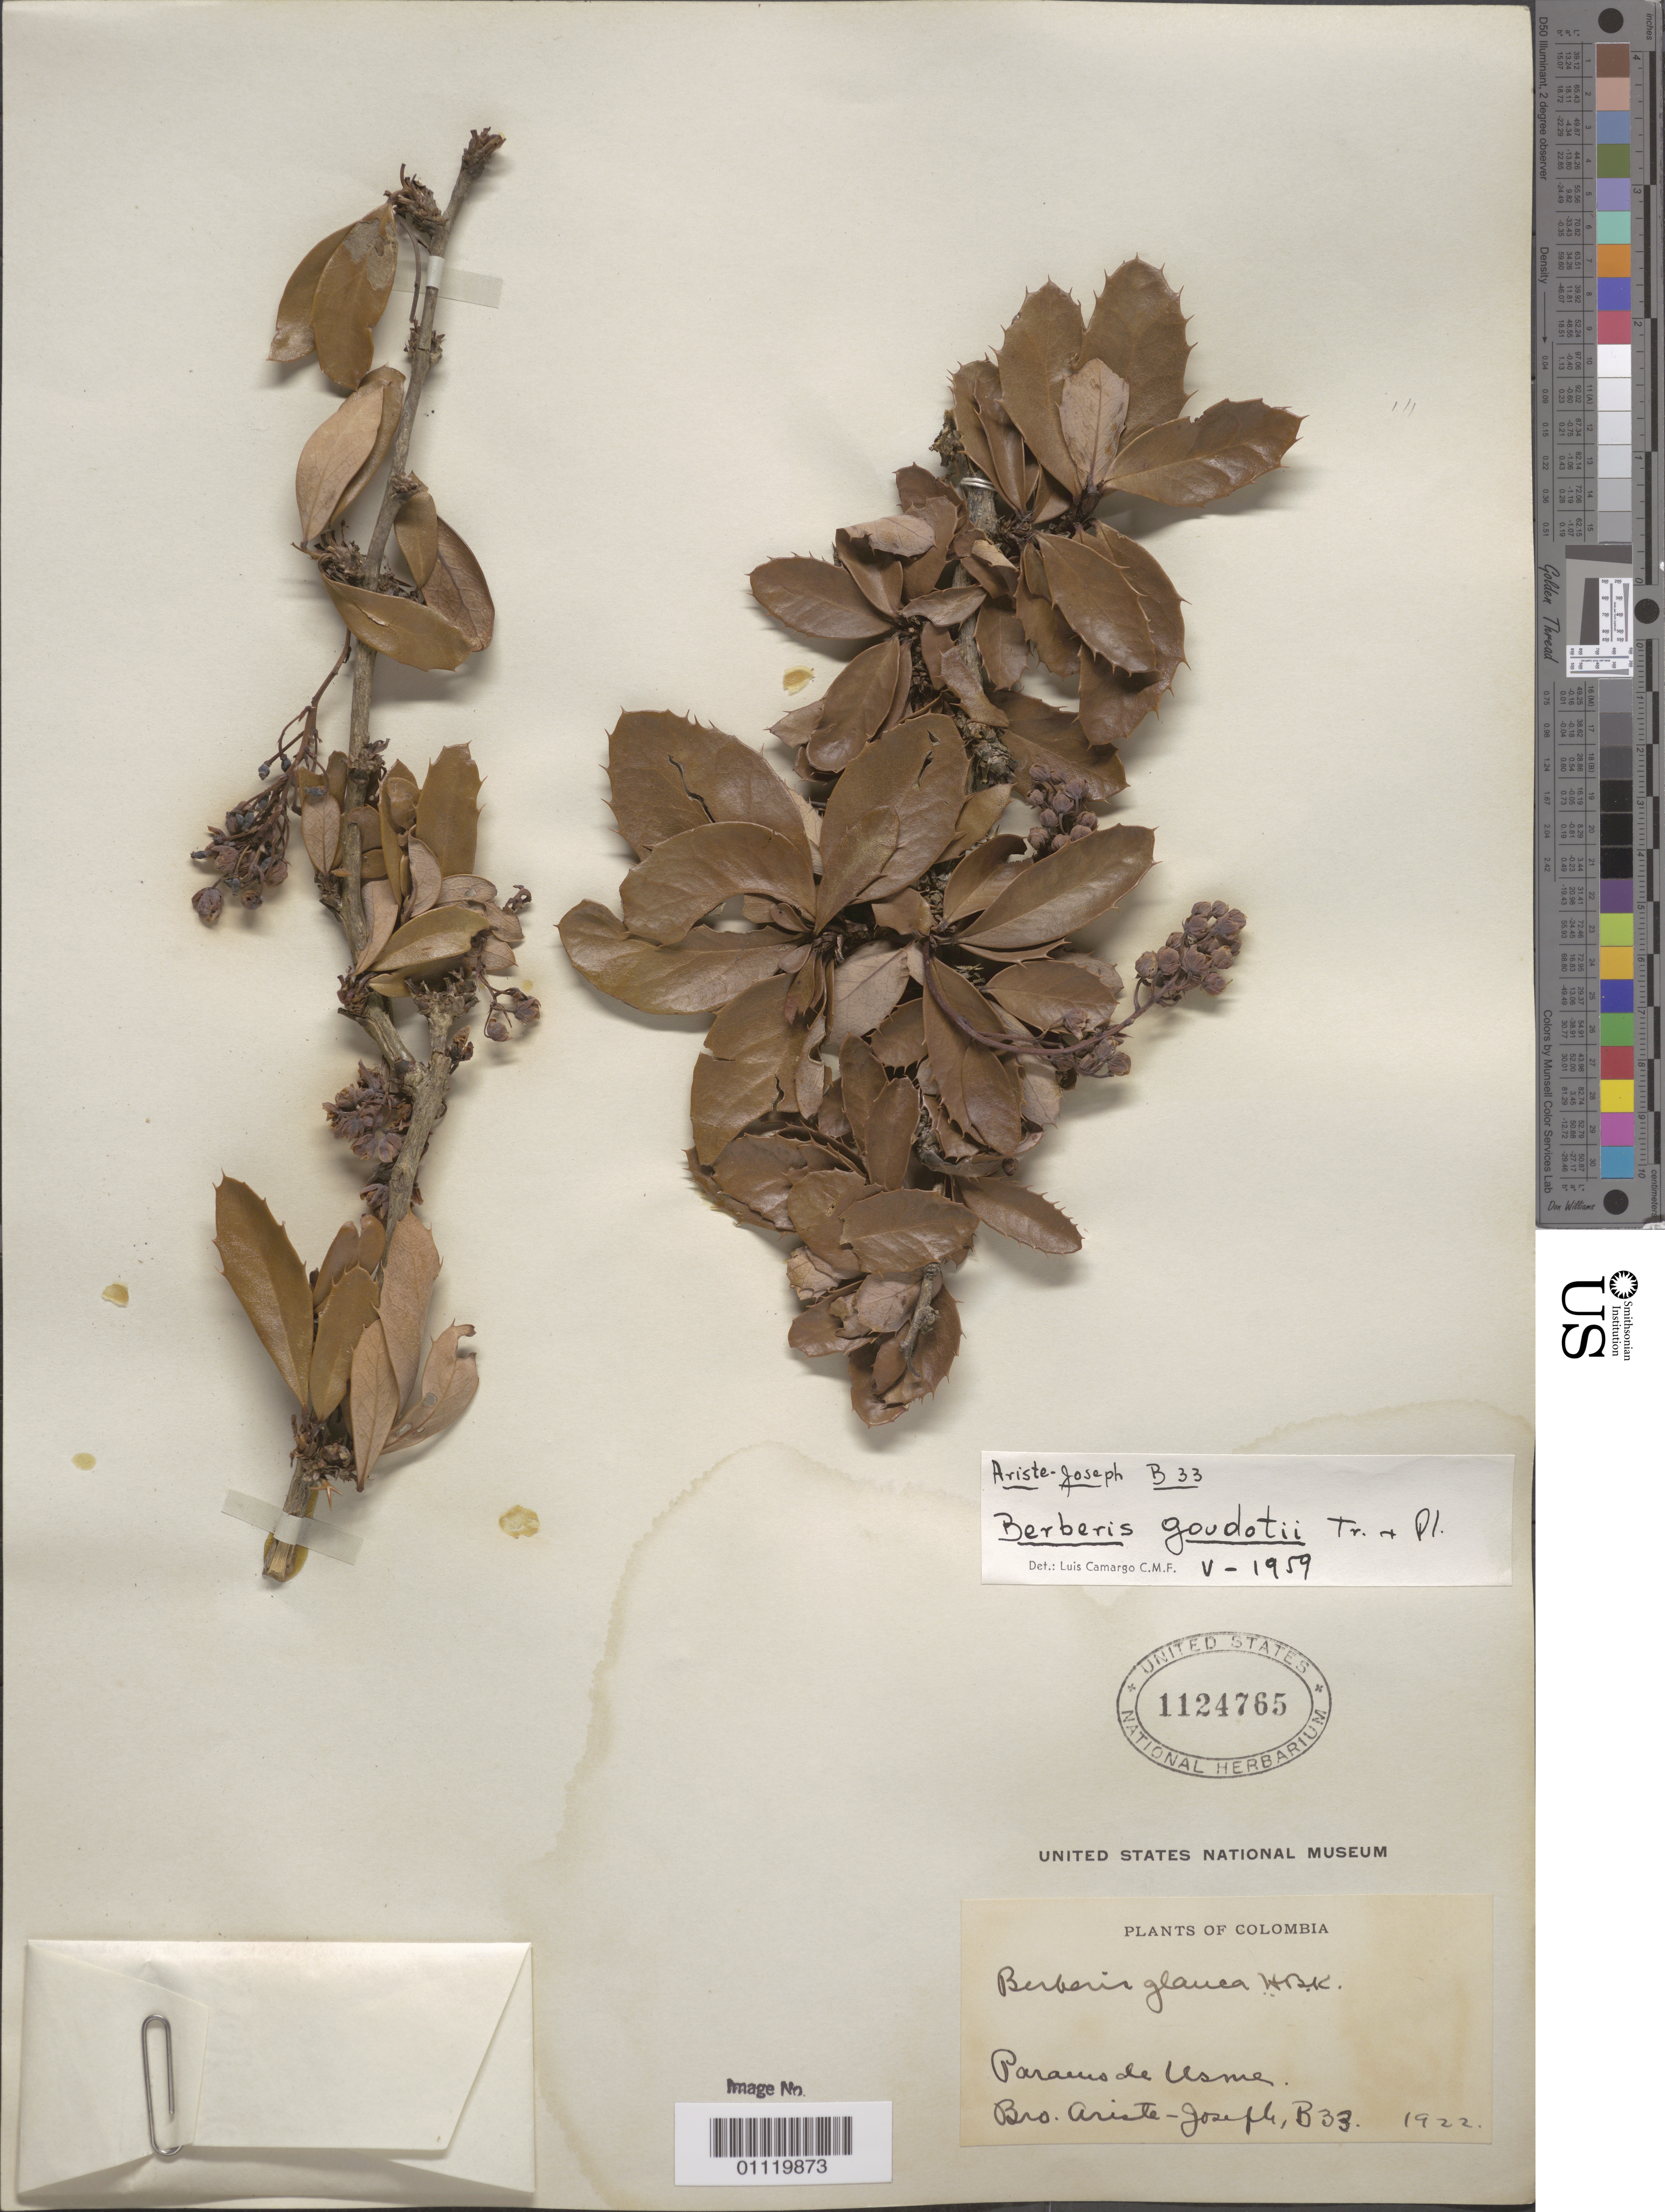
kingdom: Plantae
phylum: Tracheophyta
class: Magnoliopsida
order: Ranunculales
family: Berberidaceae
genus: Berberis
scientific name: Berberis goudotii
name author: Triana & Planch. ex Wedd.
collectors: Bro. Ariste-Joseph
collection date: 1922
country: Colombia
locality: Paramo de Lesme.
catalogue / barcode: US 1124765